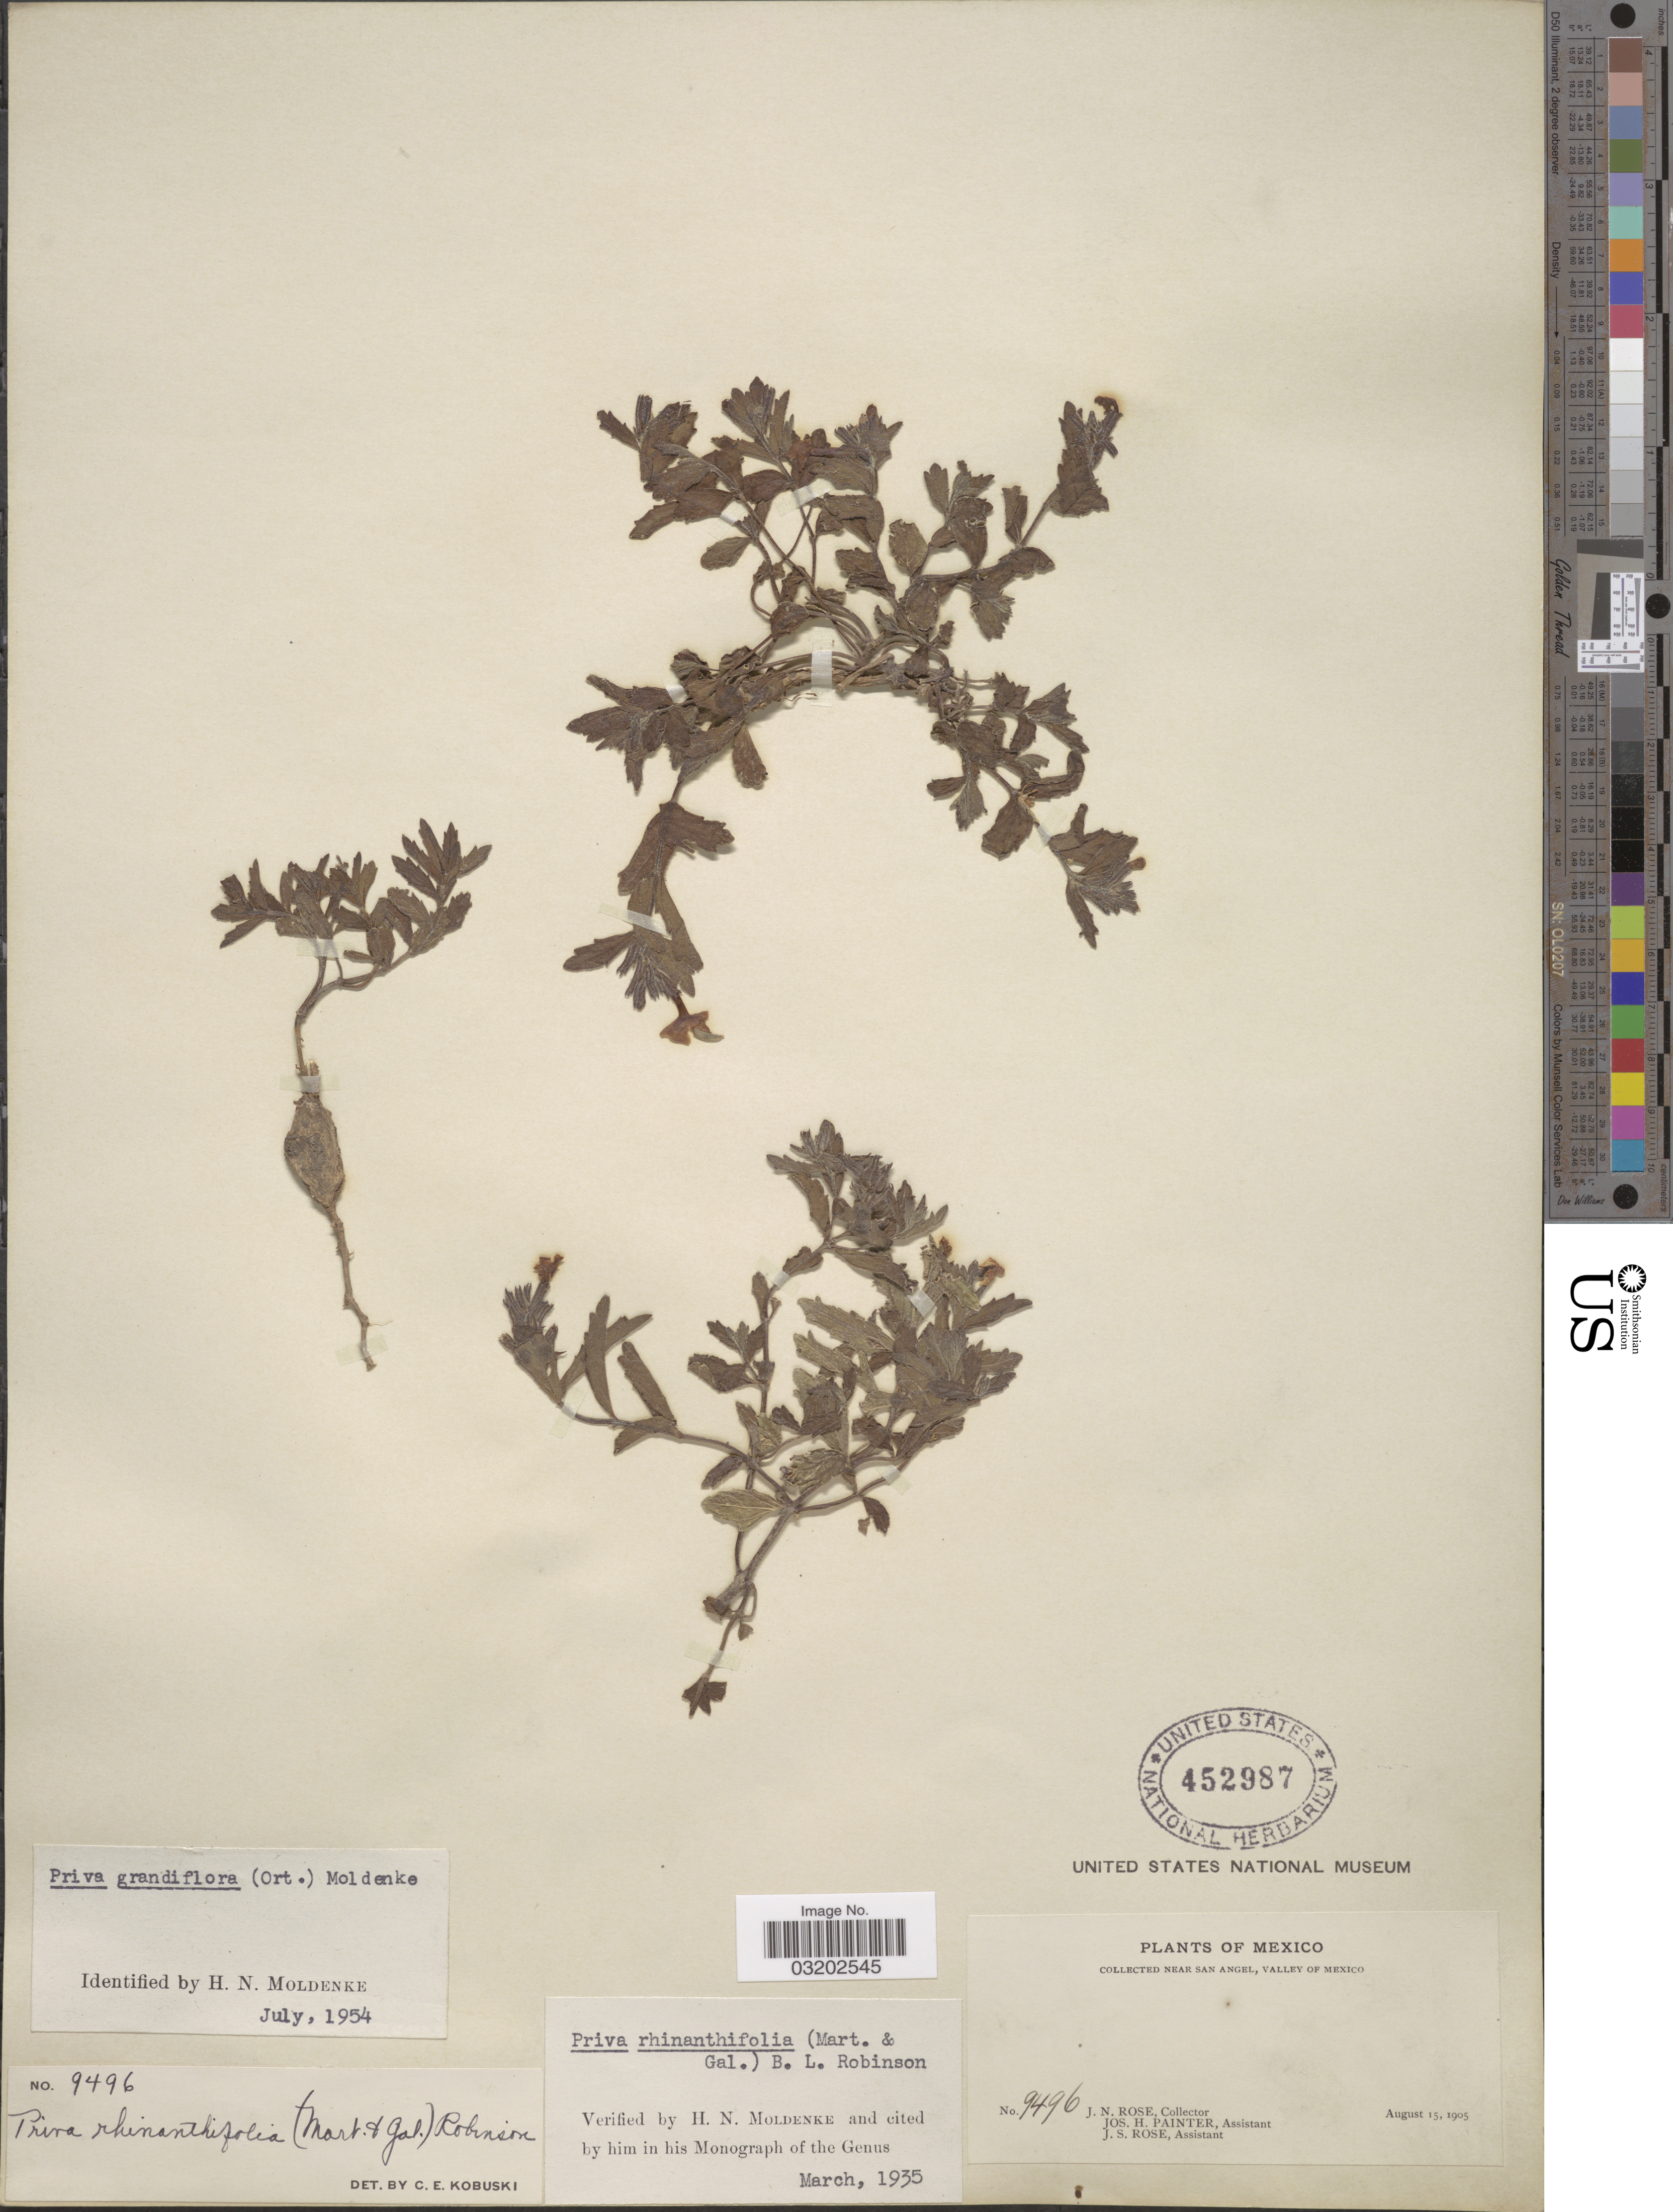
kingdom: Plantae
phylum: Tracheophyta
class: Magnoliopsida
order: Lamiales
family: Verbenaceae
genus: Priva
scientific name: Priva grandiflora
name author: Moldenke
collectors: J. N. Rose, J. H. Painter & J. S. Rose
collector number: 9496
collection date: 1905-08-15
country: Mexico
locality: Near San Angel, Valley of Mexico.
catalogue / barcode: US 452987